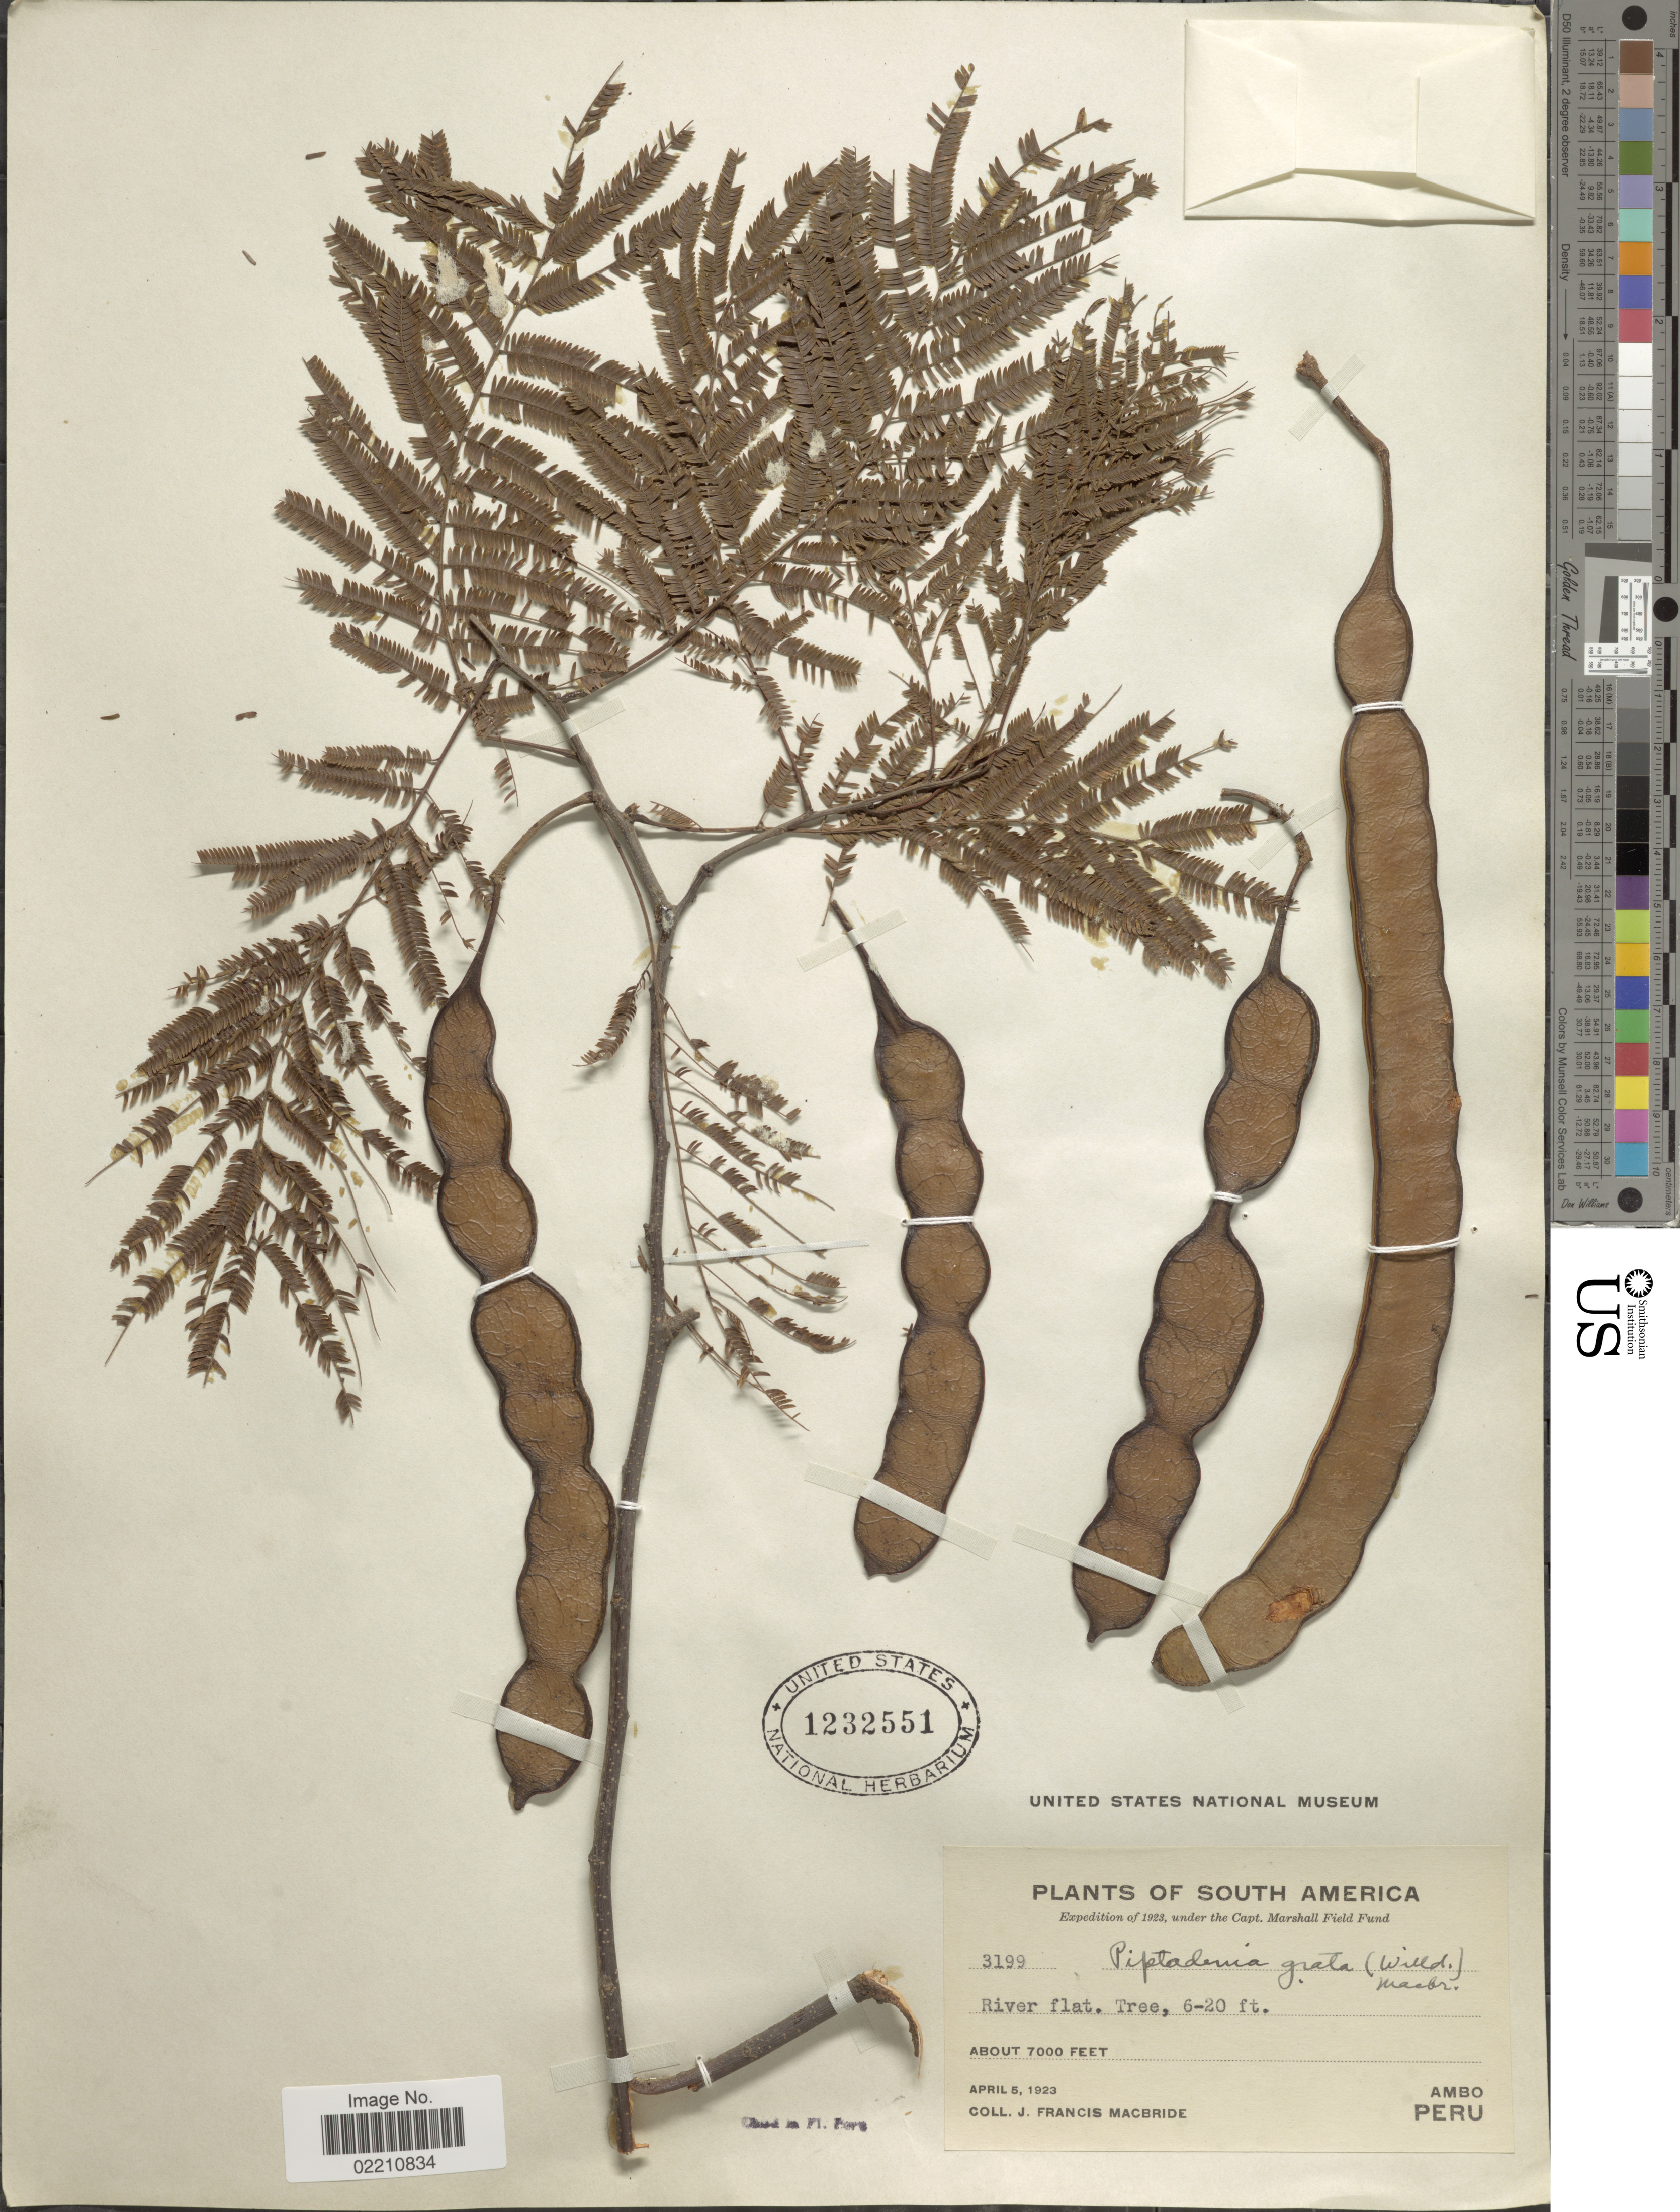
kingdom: Plantae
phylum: Tracheophyta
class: Magnoliopsida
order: Fabales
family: Fabaceae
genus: Anadenanthera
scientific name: Anadenanthera colubrina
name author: (Vell.) Brenan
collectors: J. F. Macbride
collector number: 3199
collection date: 1923-04-05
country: Peru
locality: South America, river flat, Ambo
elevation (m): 2134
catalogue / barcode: US 1232551